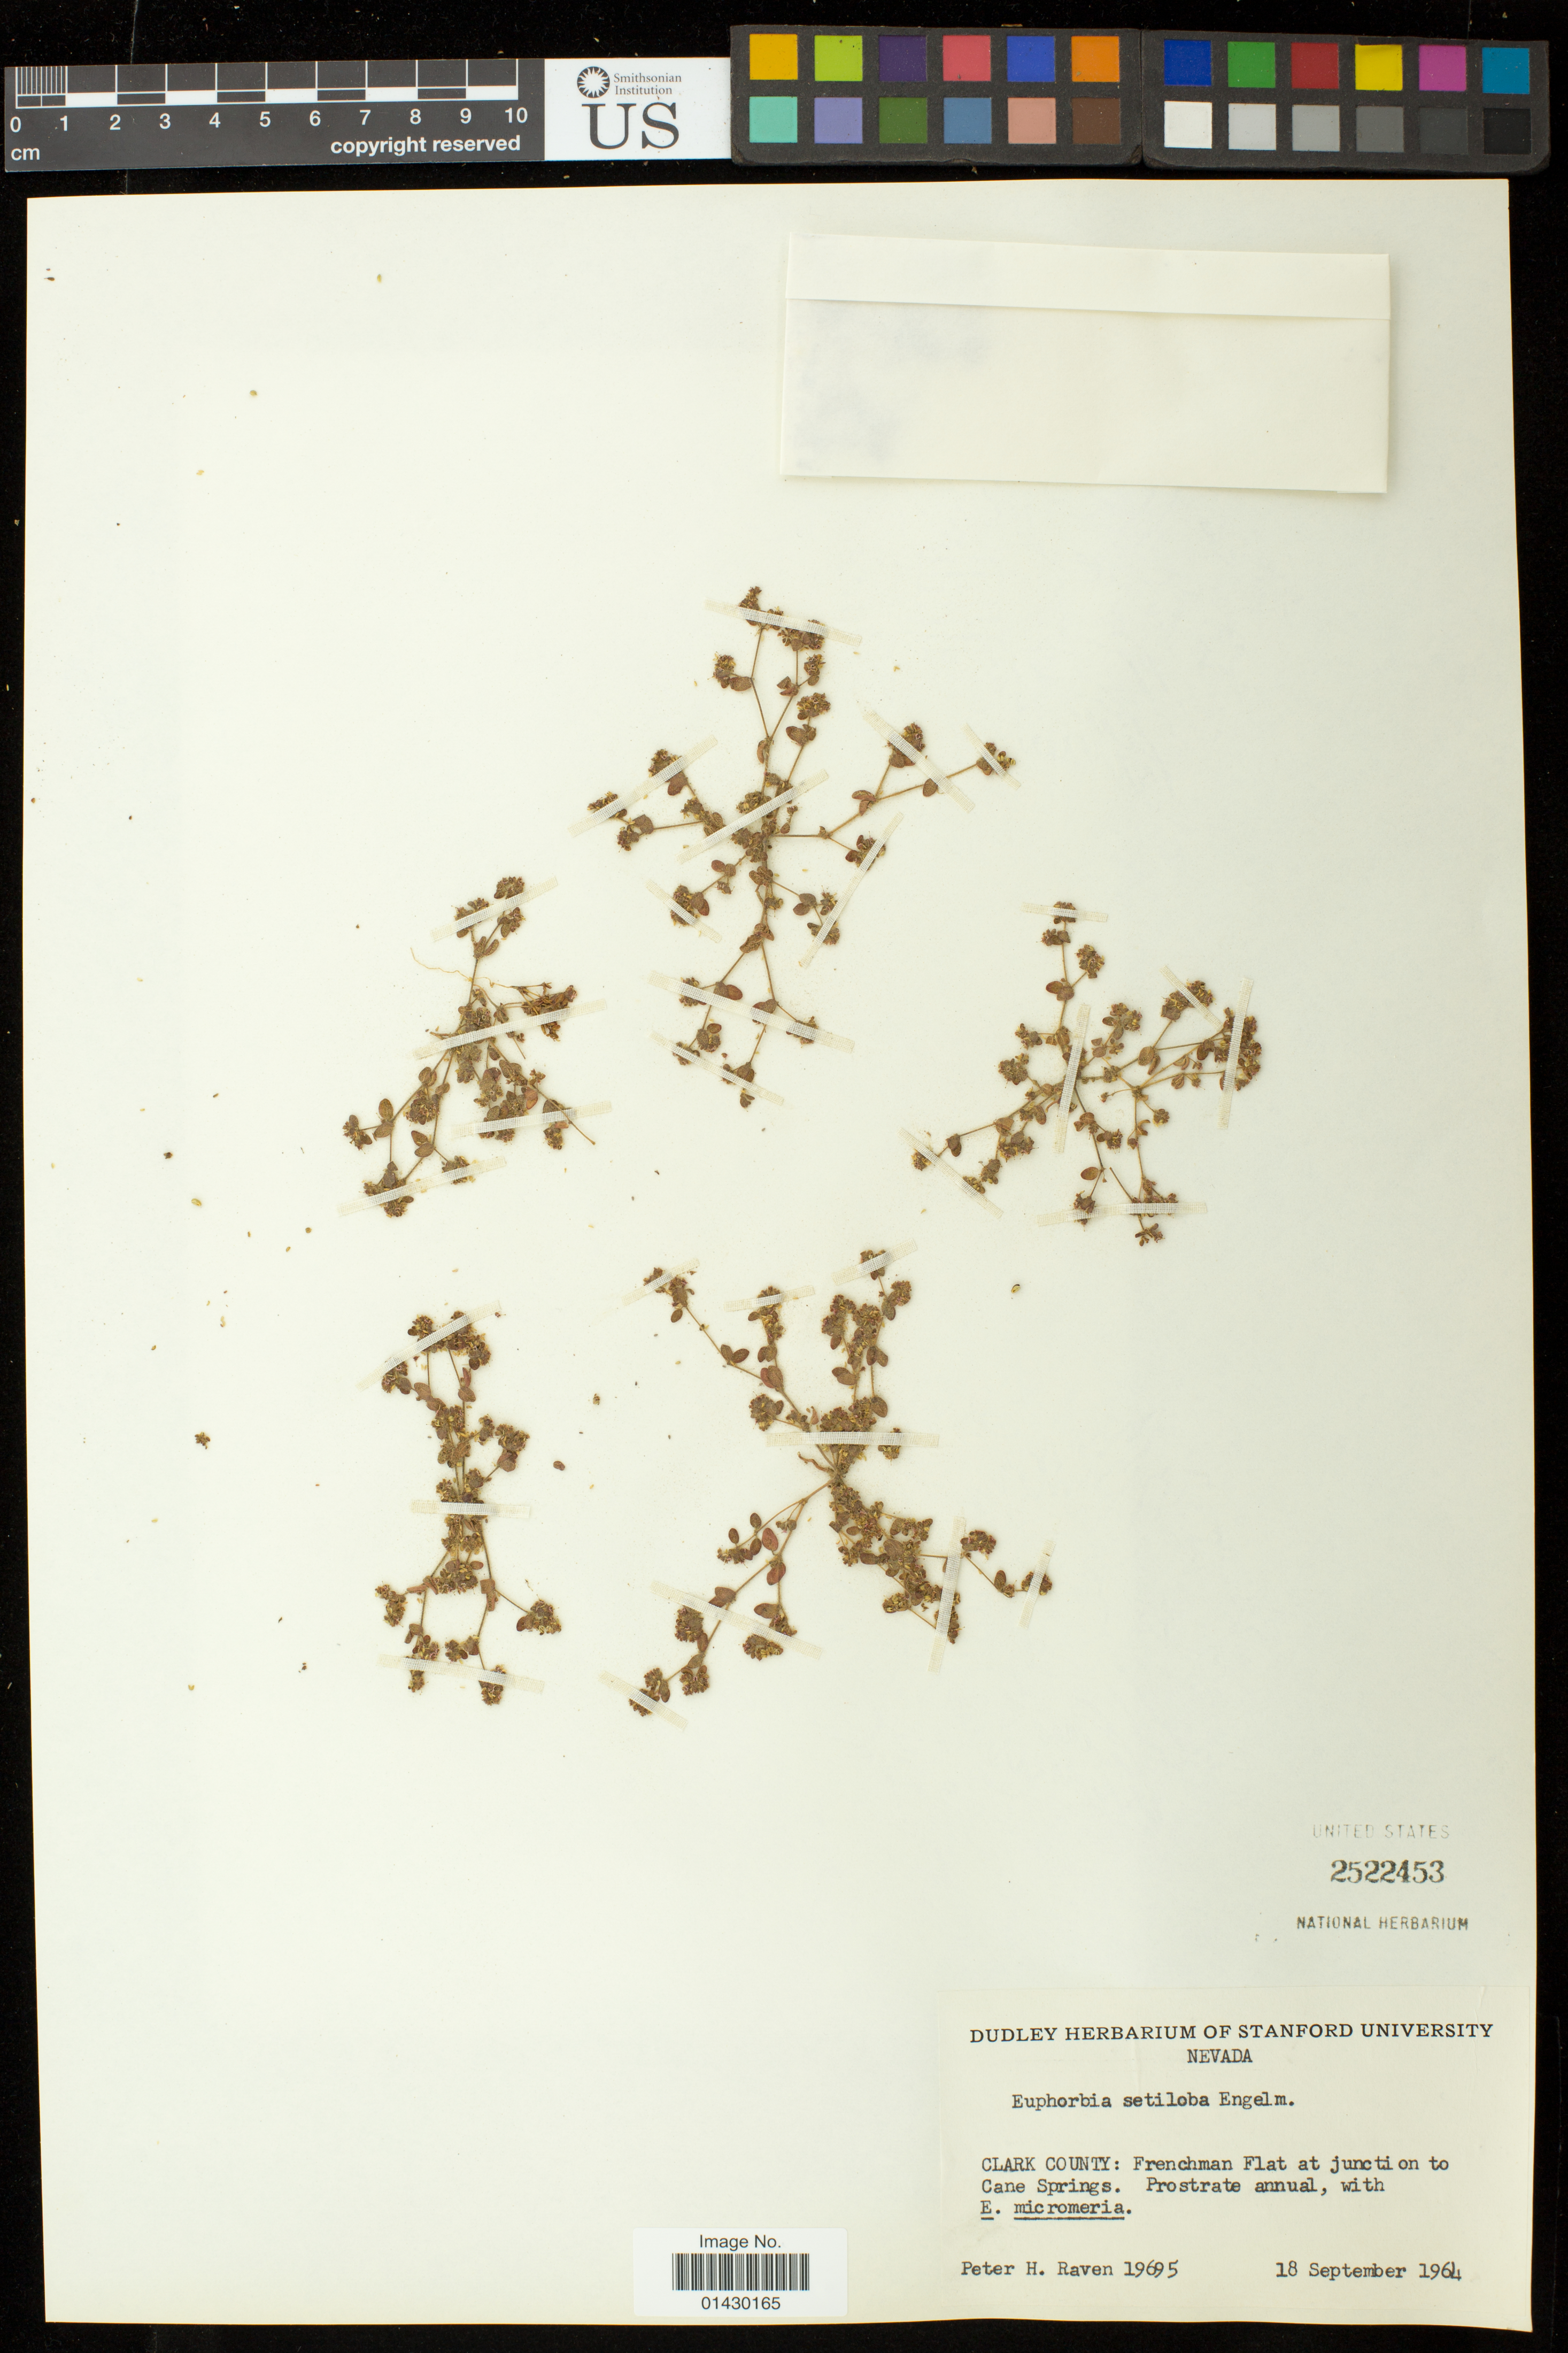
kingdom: Plantae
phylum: Tracheophyta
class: Magnoliopsida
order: Malpighiales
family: Euphorbiaceae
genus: Euphorbia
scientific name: Euphorbia setiloba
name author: Engelm.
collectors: P. Raven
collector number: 19695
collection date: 1964-09-18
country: United States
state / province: Nevada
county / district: Clark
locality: Frenchman Flat at junction to Cane Springs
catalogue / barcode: US 2522453